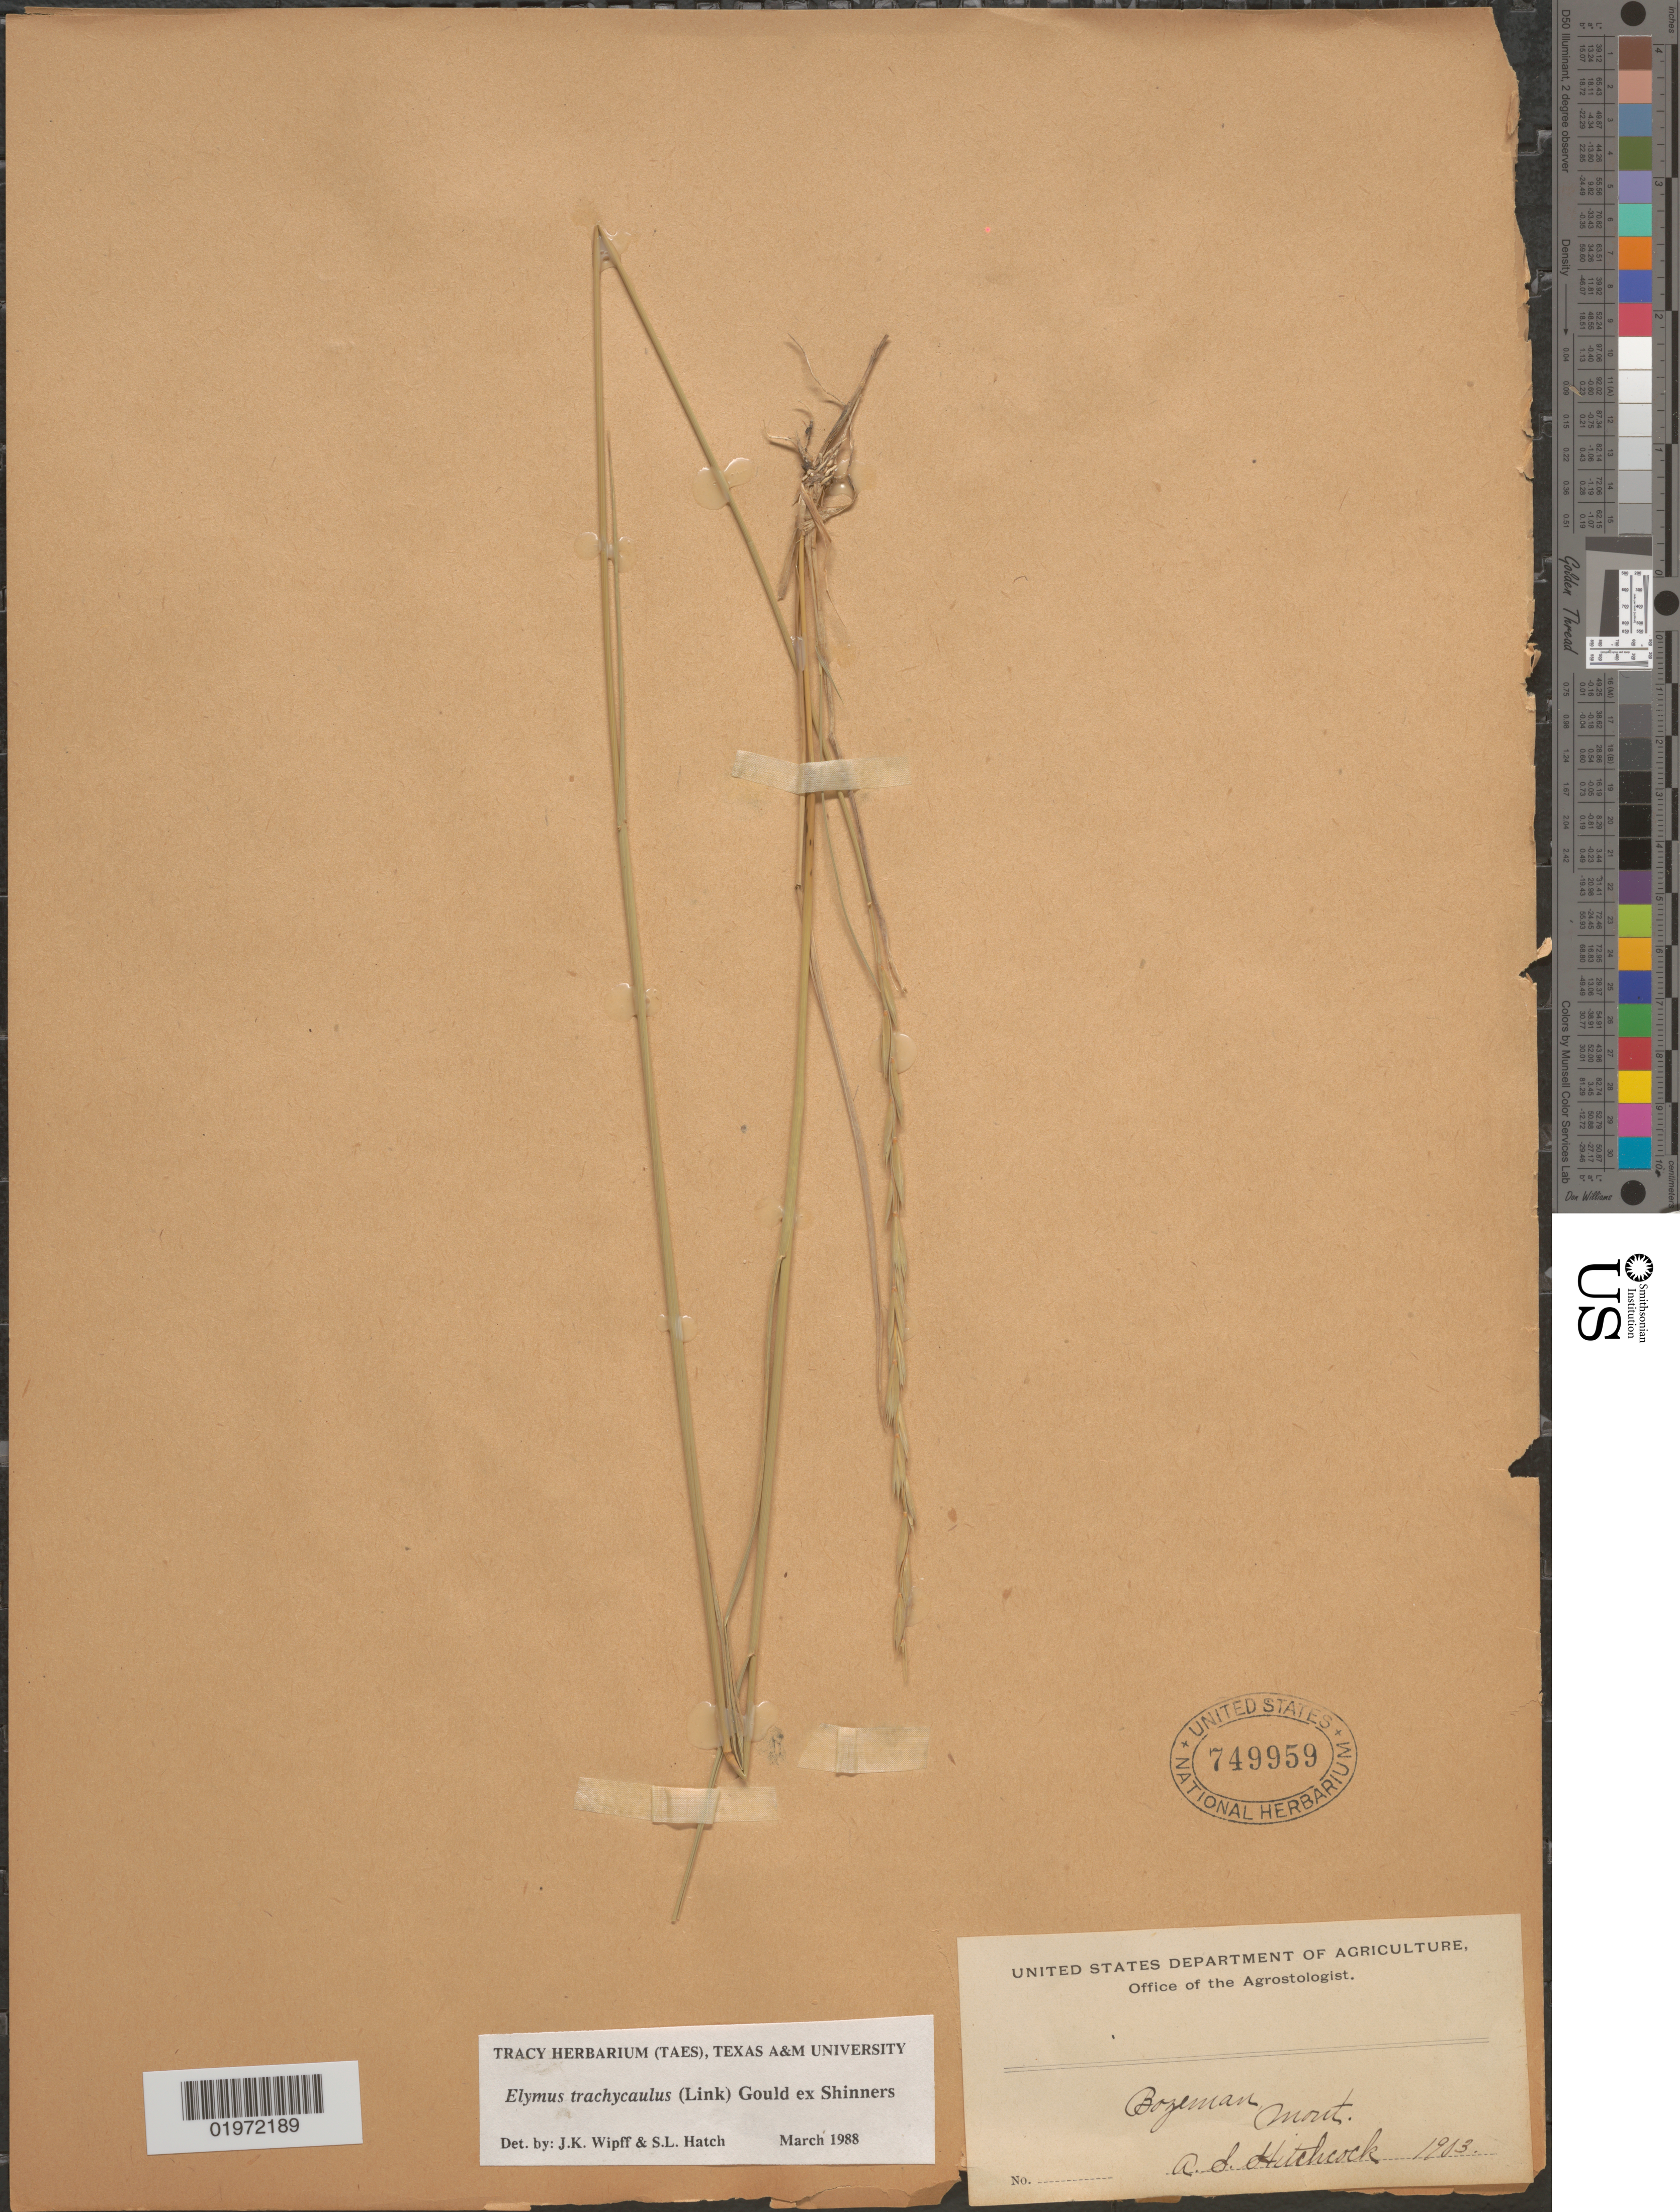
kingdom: Plantae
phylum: Tracheophyta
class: Liliopsida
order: Poales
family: Poaceae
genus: Elymus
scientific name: Elymus trachycaulus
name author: (Link) Gould ex Shinners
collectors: A. S. Hitchcock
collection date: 1903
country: United States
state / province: Montana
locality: Bozeman.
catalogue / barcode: US 749959